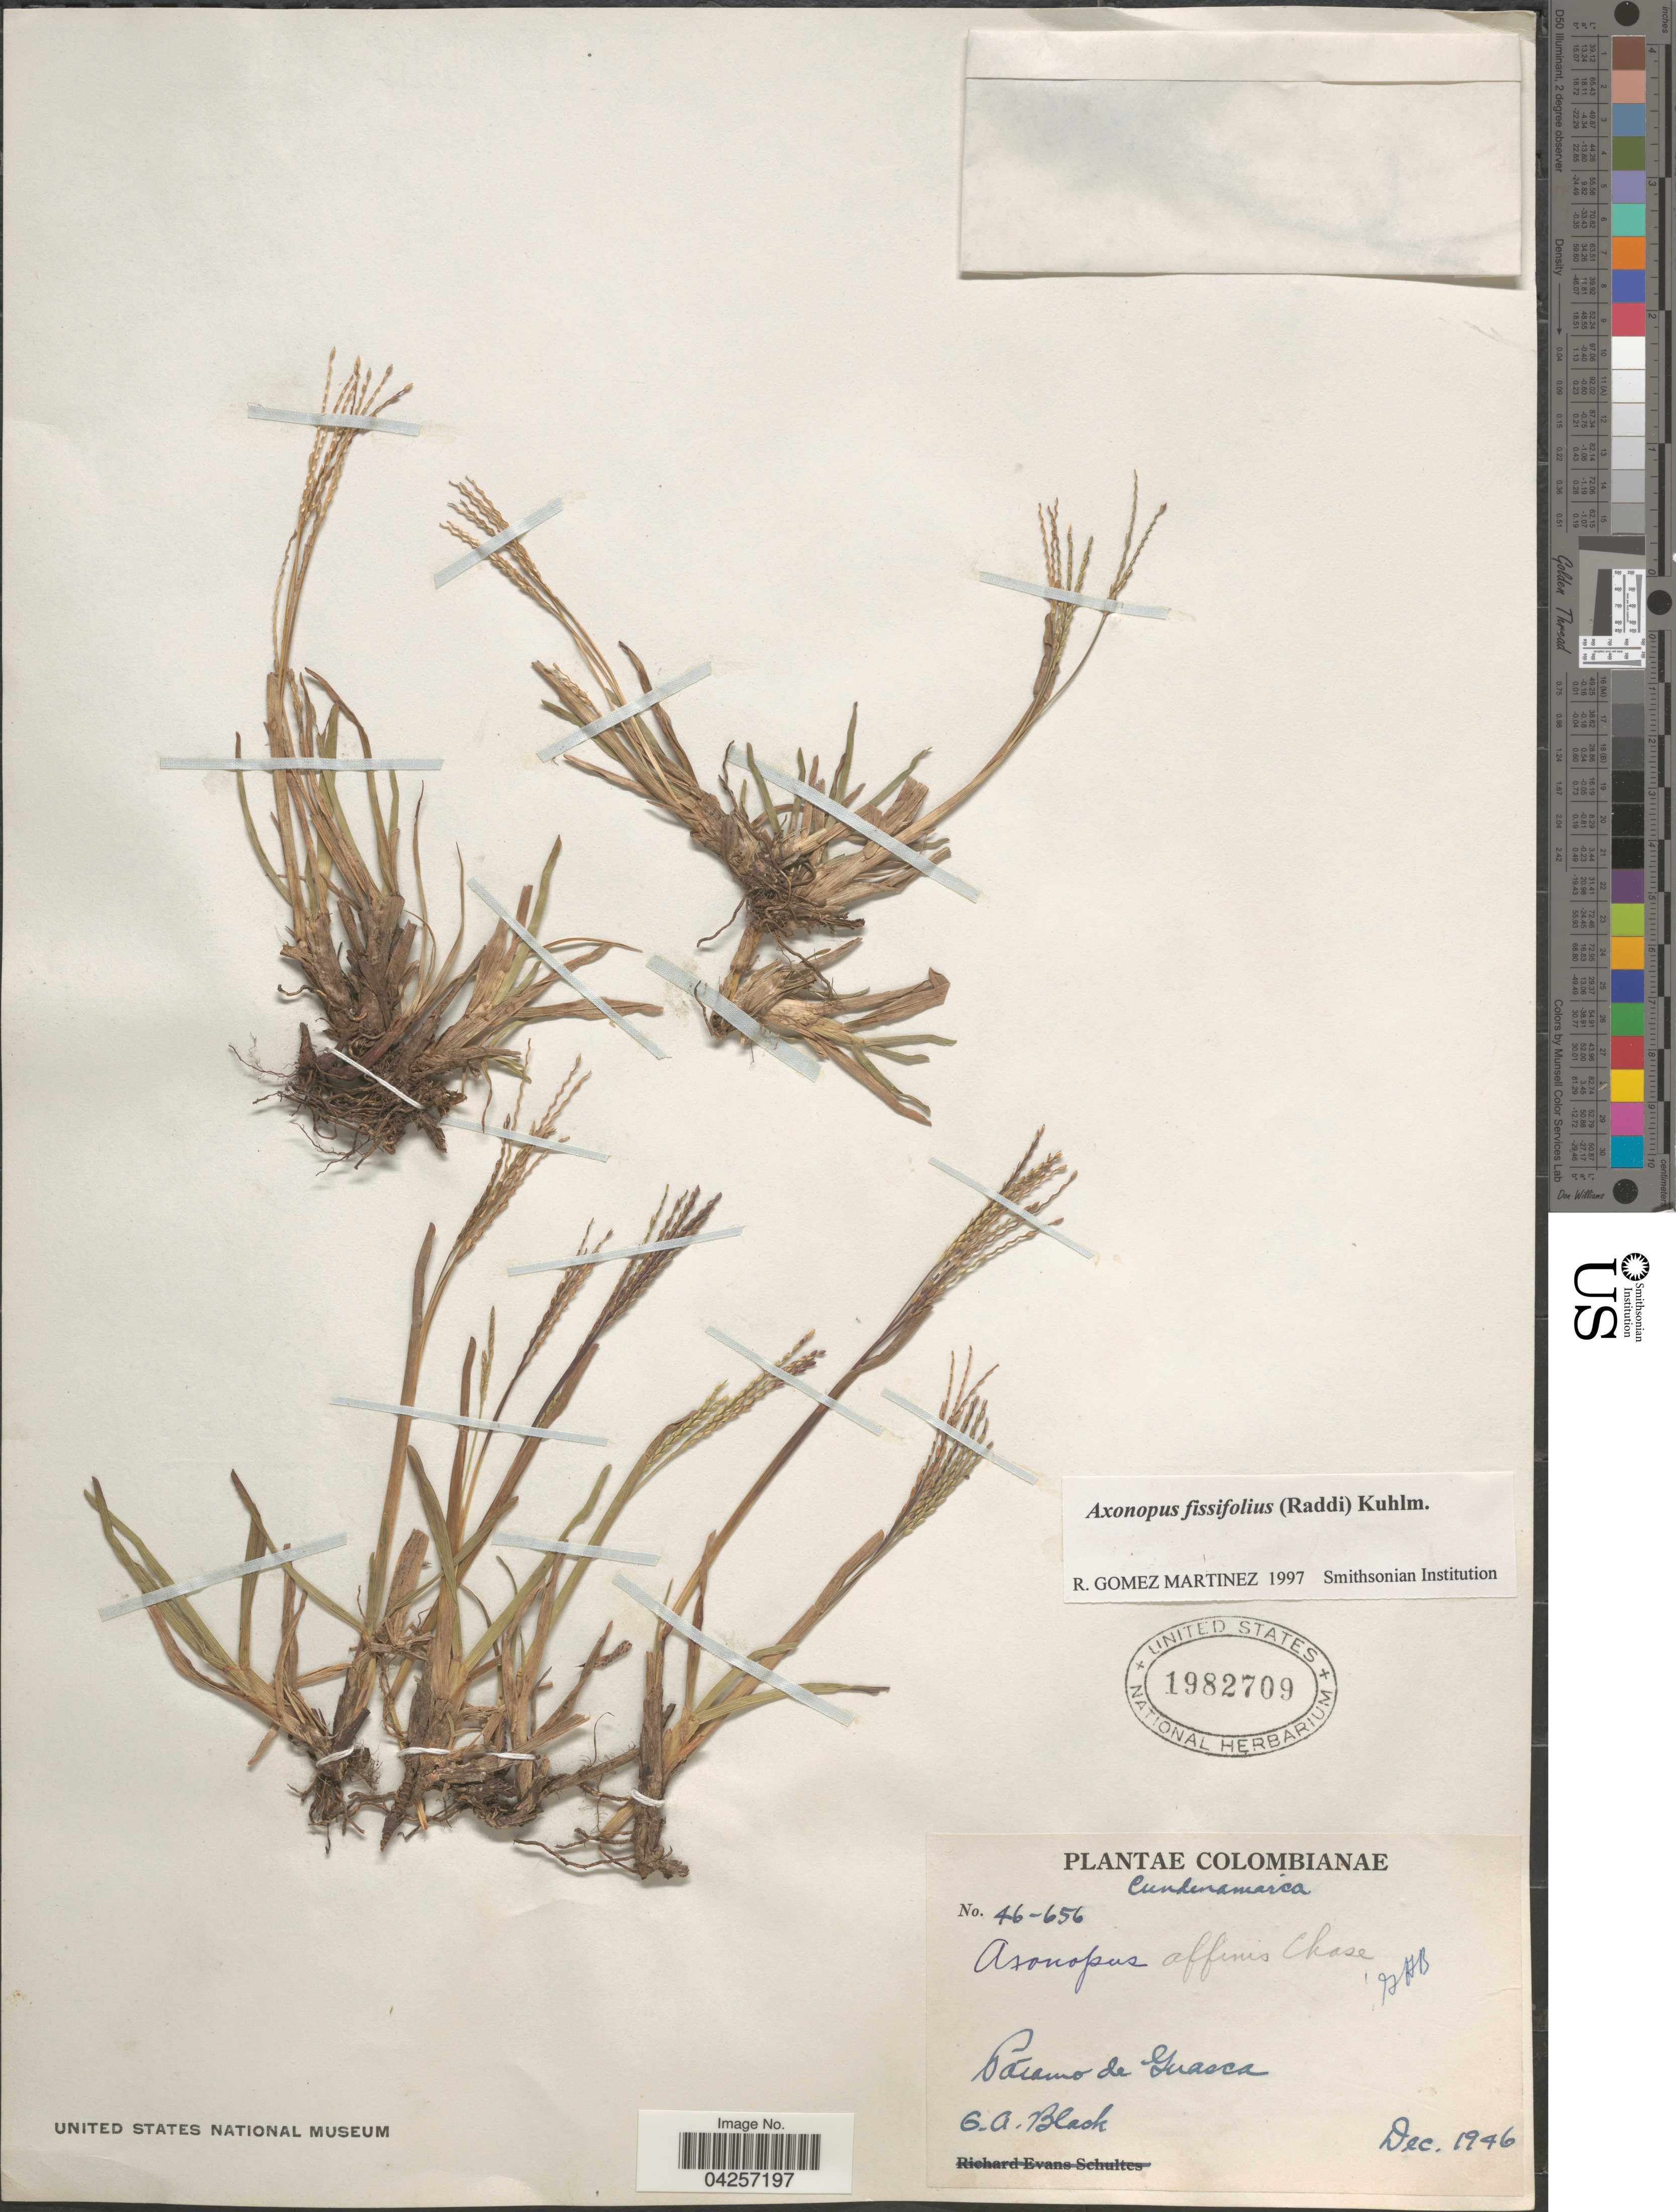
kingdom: Plantae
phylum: Tracheophyta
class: Liliopsida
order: Poales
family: Poaceae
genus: Axonopus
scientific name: Axonopus fissifolius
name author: (Raddi) Kuhlm.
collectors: G. A. Black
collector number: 46-656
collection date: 1946-12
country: Colombia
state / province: Cundinamarca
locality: Paramo de Guasca.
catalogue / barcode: US 1982709